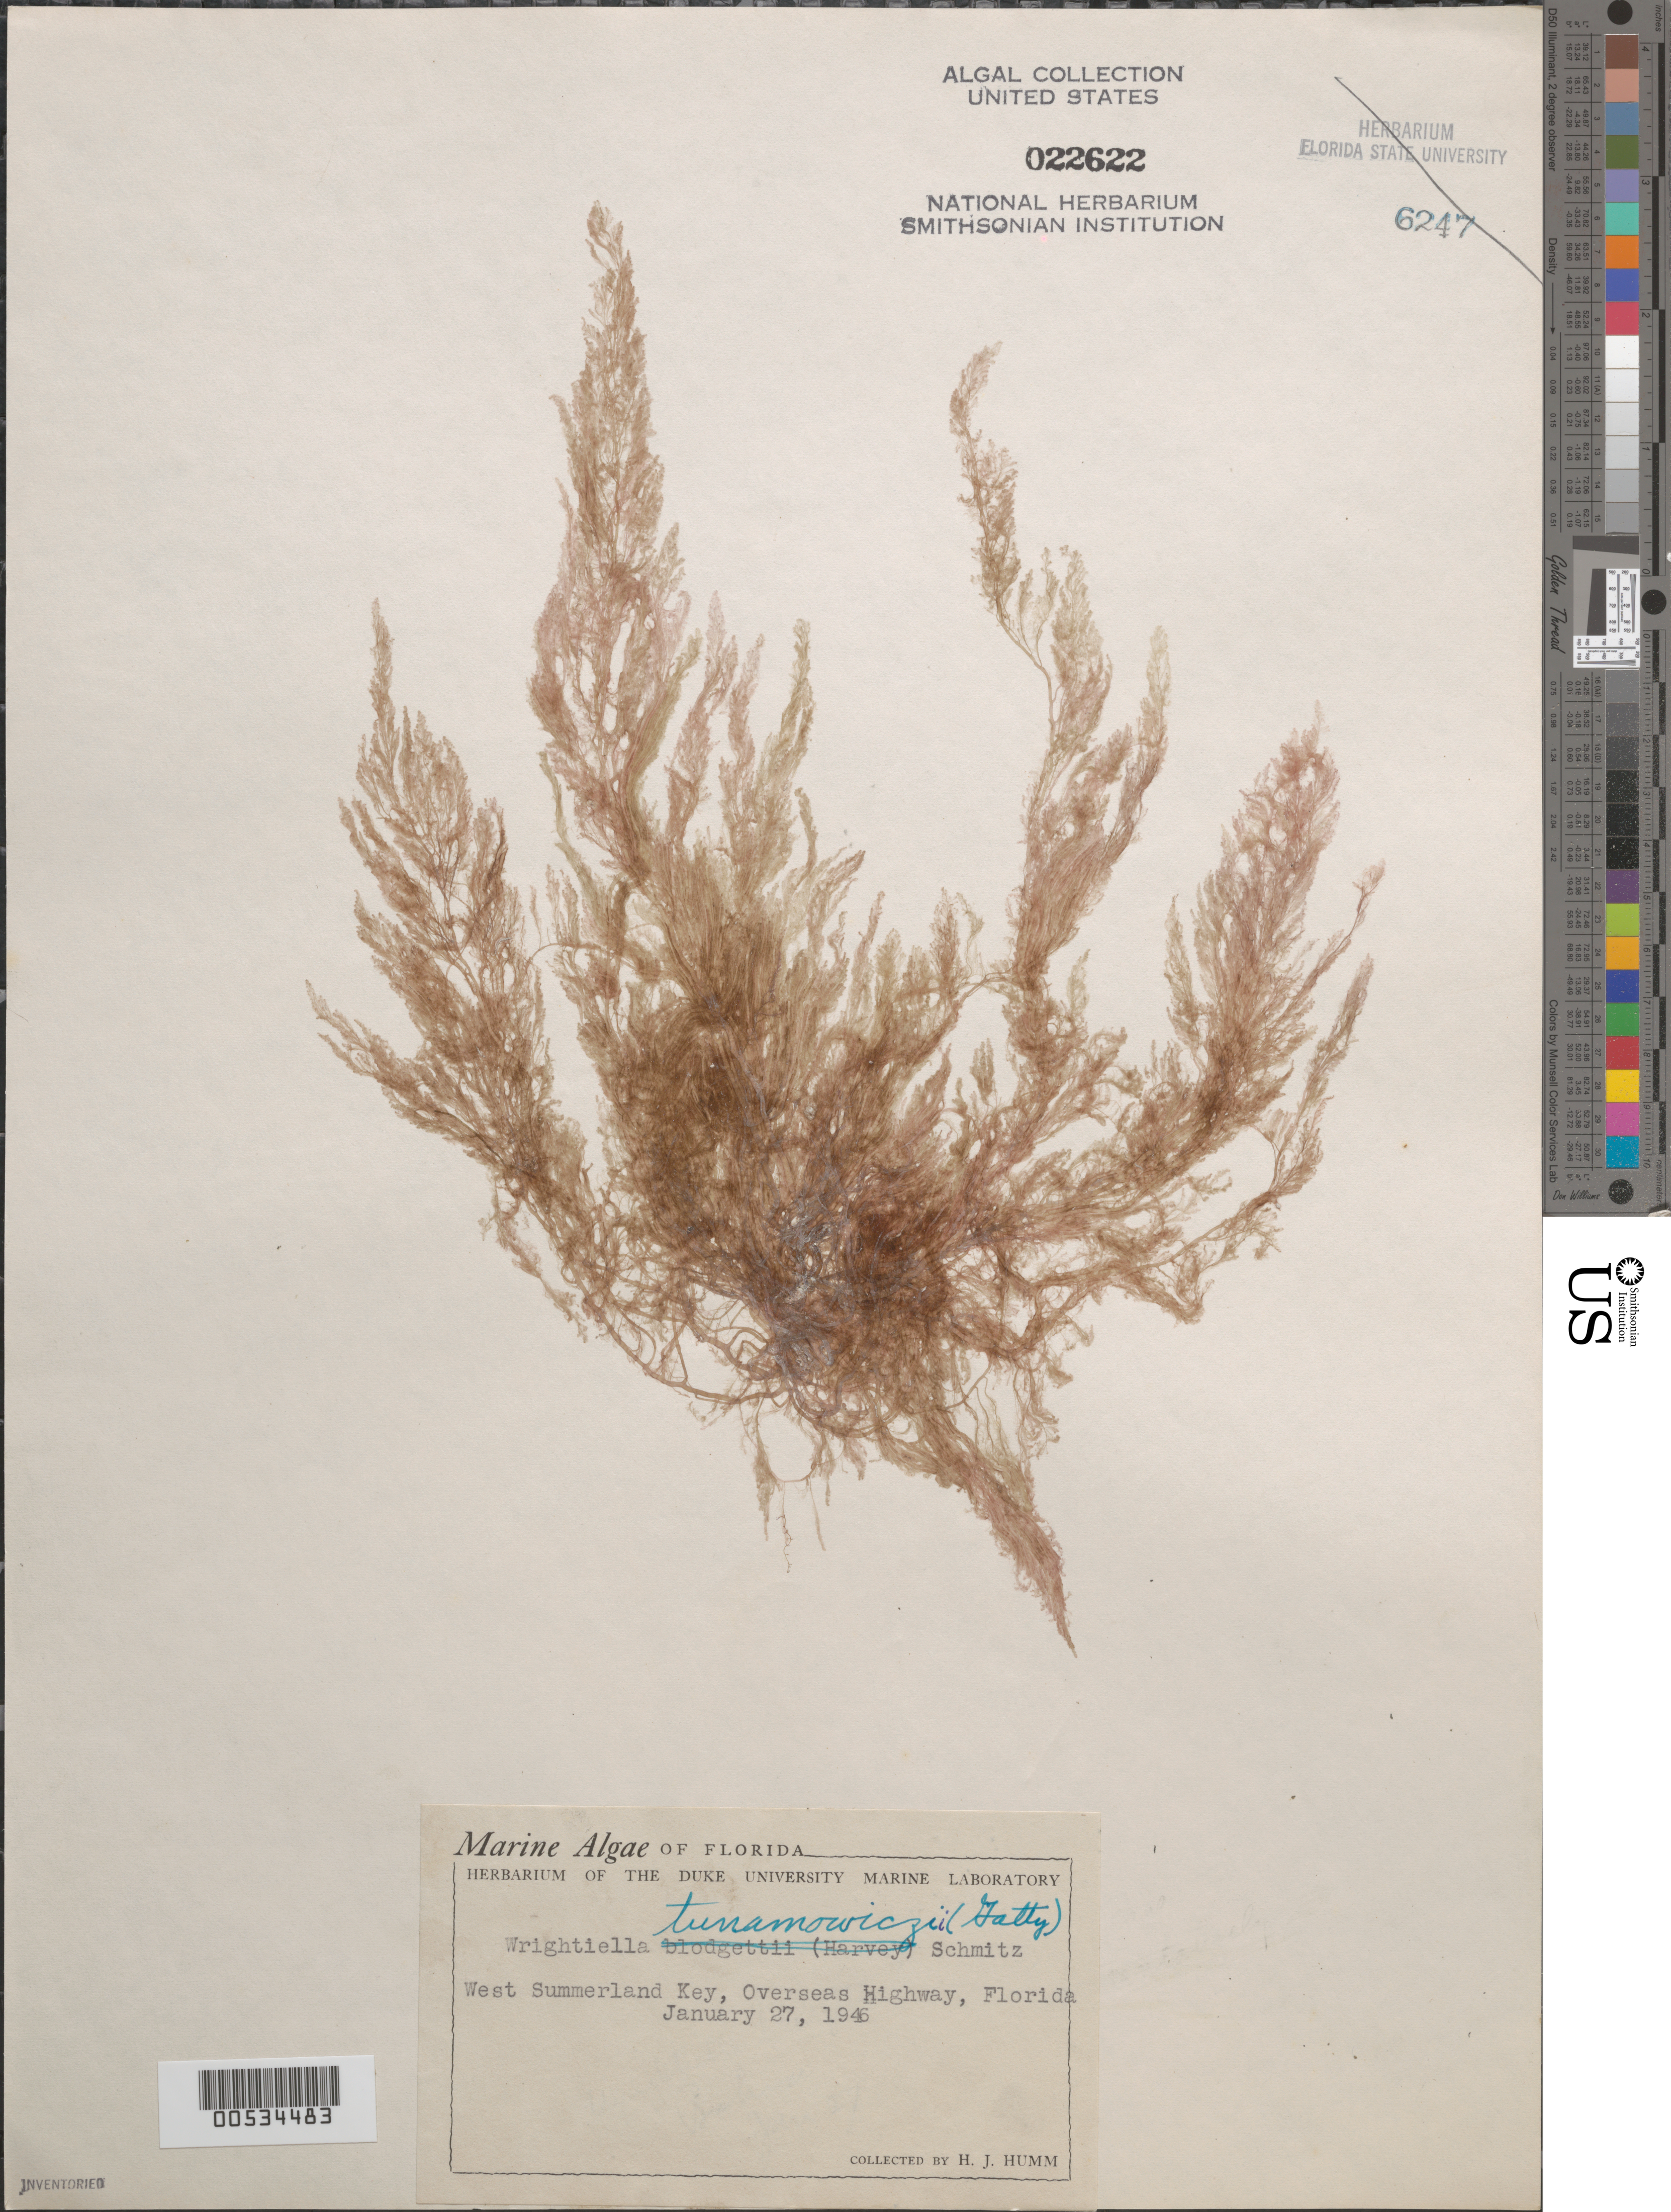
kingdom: Plantae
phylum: Rhodophyta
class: Florideophyceae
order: Ceramiales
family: Rhodomelaceae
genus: Wrightiella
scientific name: Wrightiella tumanowiczii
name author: (Gatty ex Harv.) F. Schmitz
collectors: H. J. Humm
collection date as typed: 27 Jan 1946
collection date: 1946-01-27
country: United States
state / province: Florida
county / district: Monroe County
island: West Summerland Key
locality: Overseas Highway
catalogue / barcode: US 22622